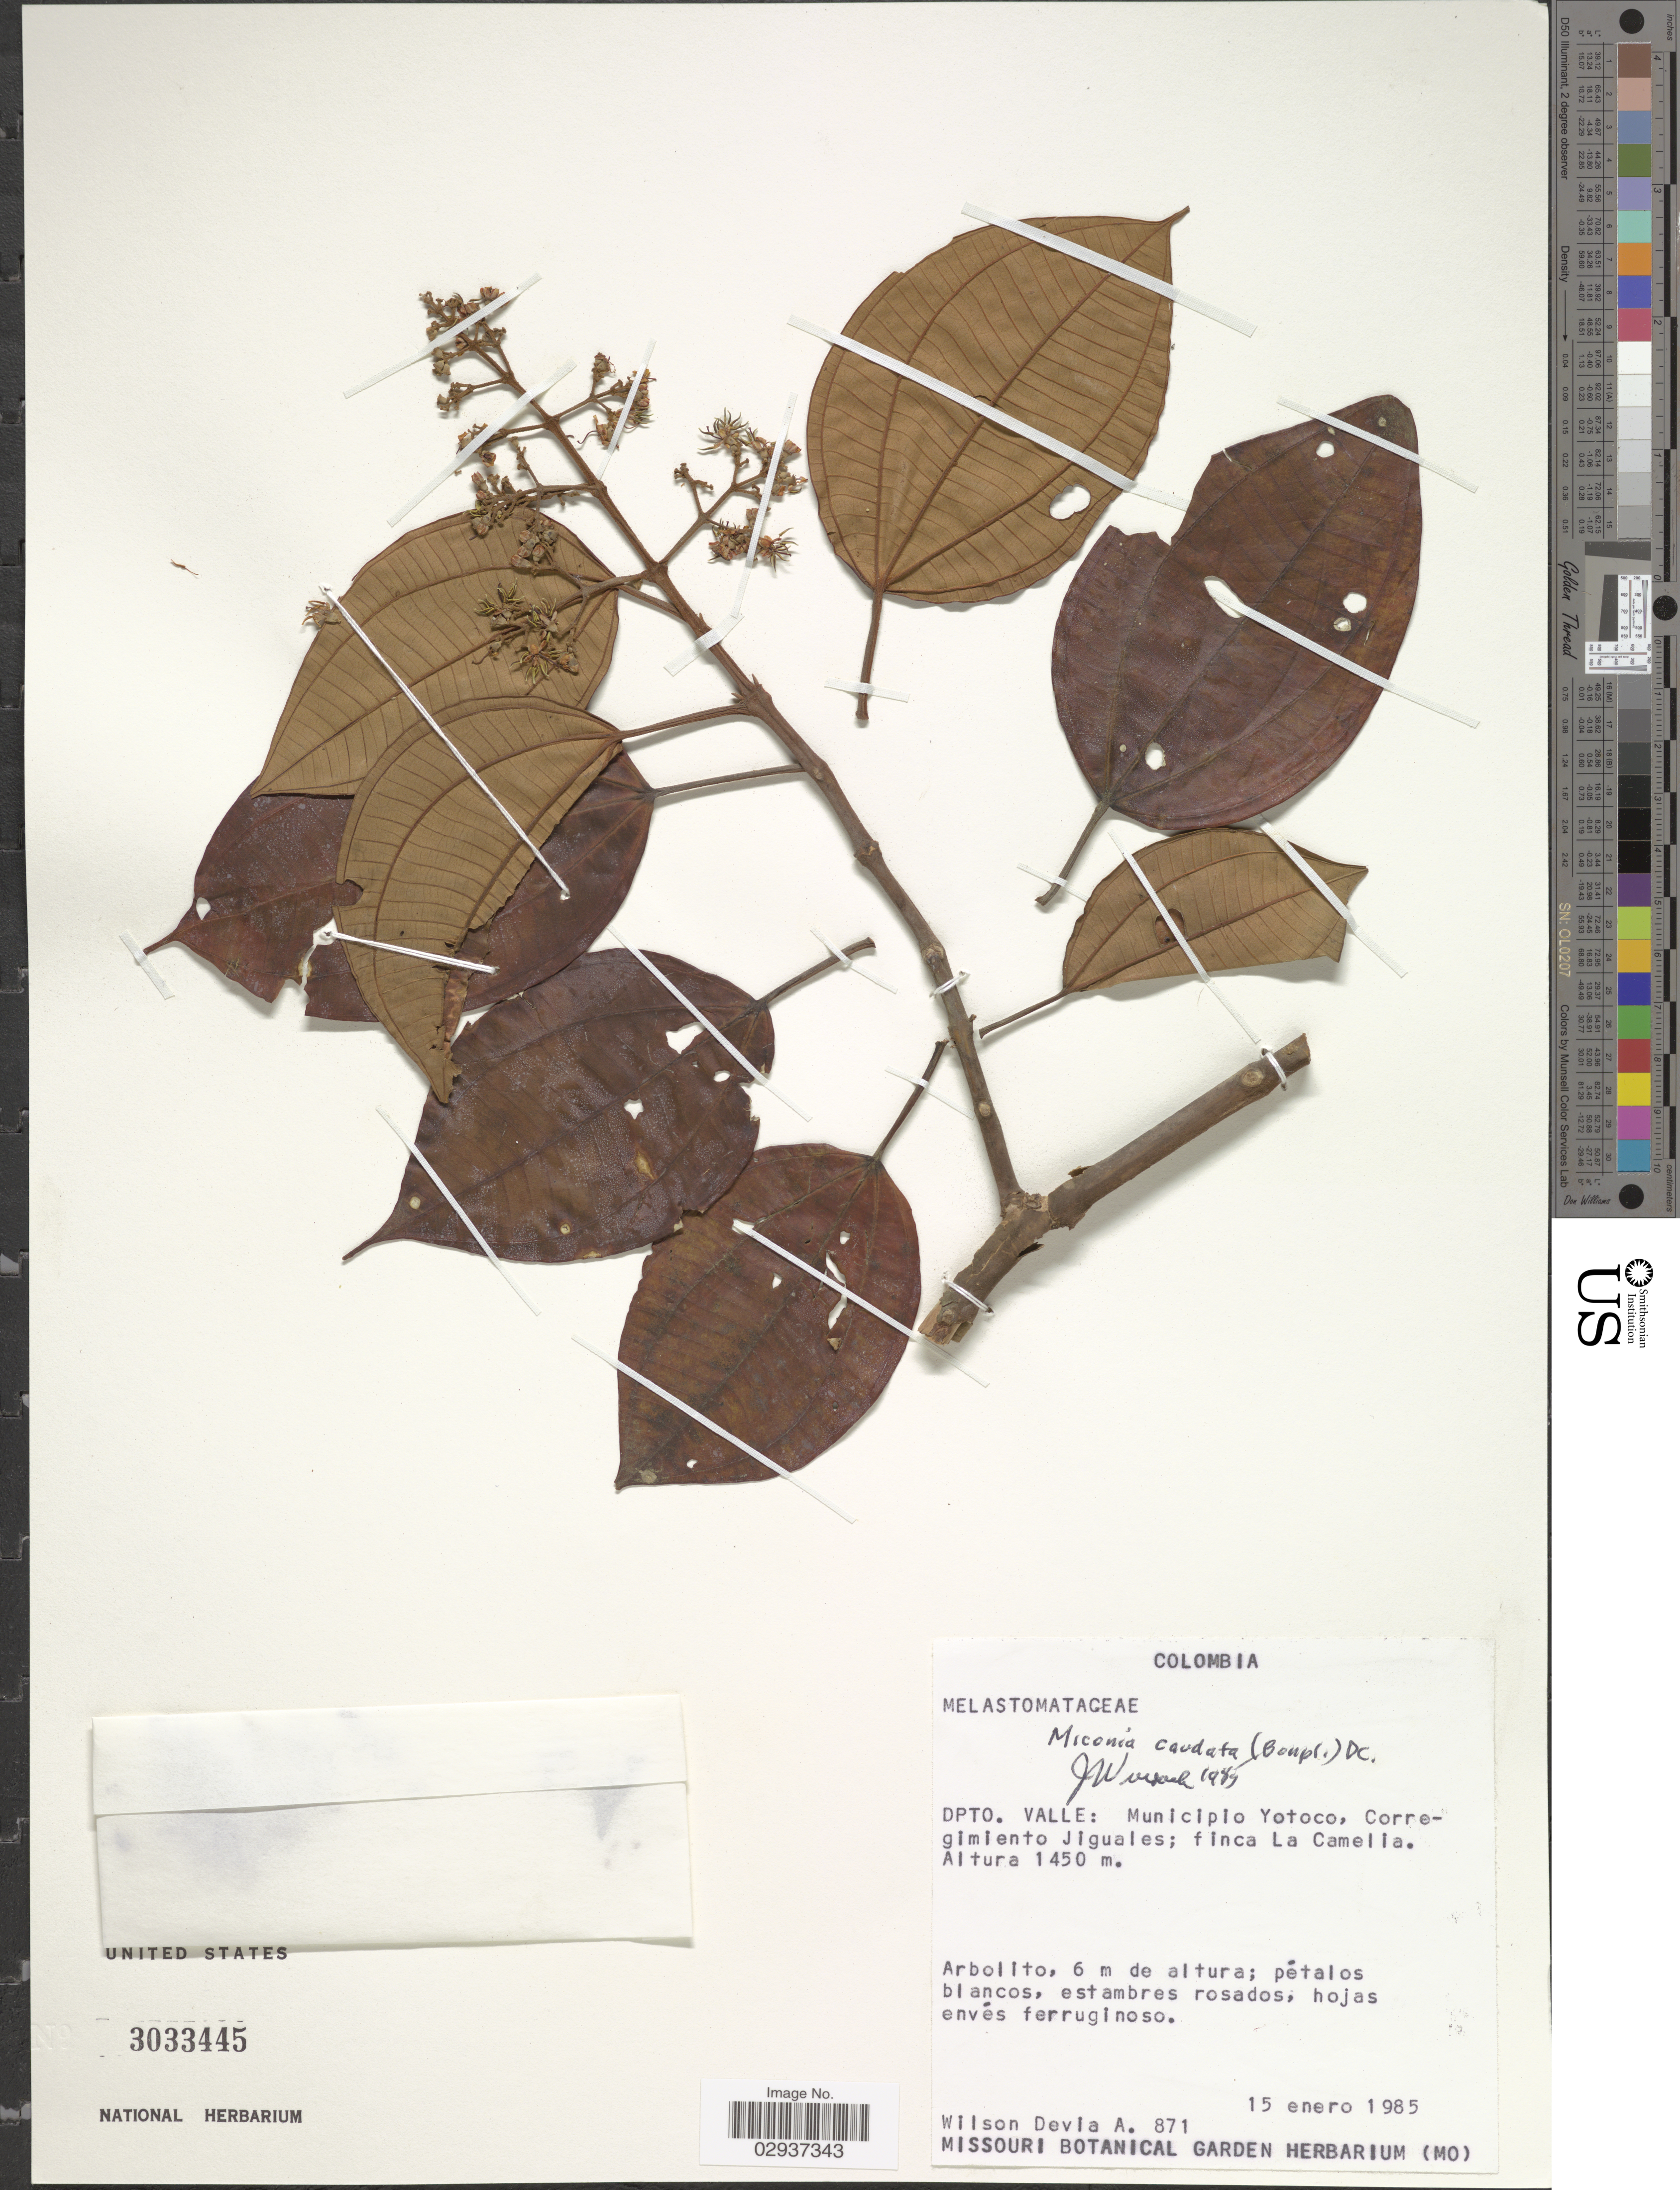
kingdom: Plantae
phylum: Tracheophyta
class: Magnoliopsida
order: Myrtales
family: Melastomataceae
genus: Miconia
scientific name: Miconia caudata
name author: (Bonpl.) DC.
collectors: W. Devia A.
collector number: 871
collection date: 1985-01-15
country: Colombia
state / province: Valle del Cauca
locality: Dpto. Valle: Municipio Yotoco, Corregimiento Jiguales; finca La Camella.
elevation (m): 1450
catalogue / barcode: US 3033445